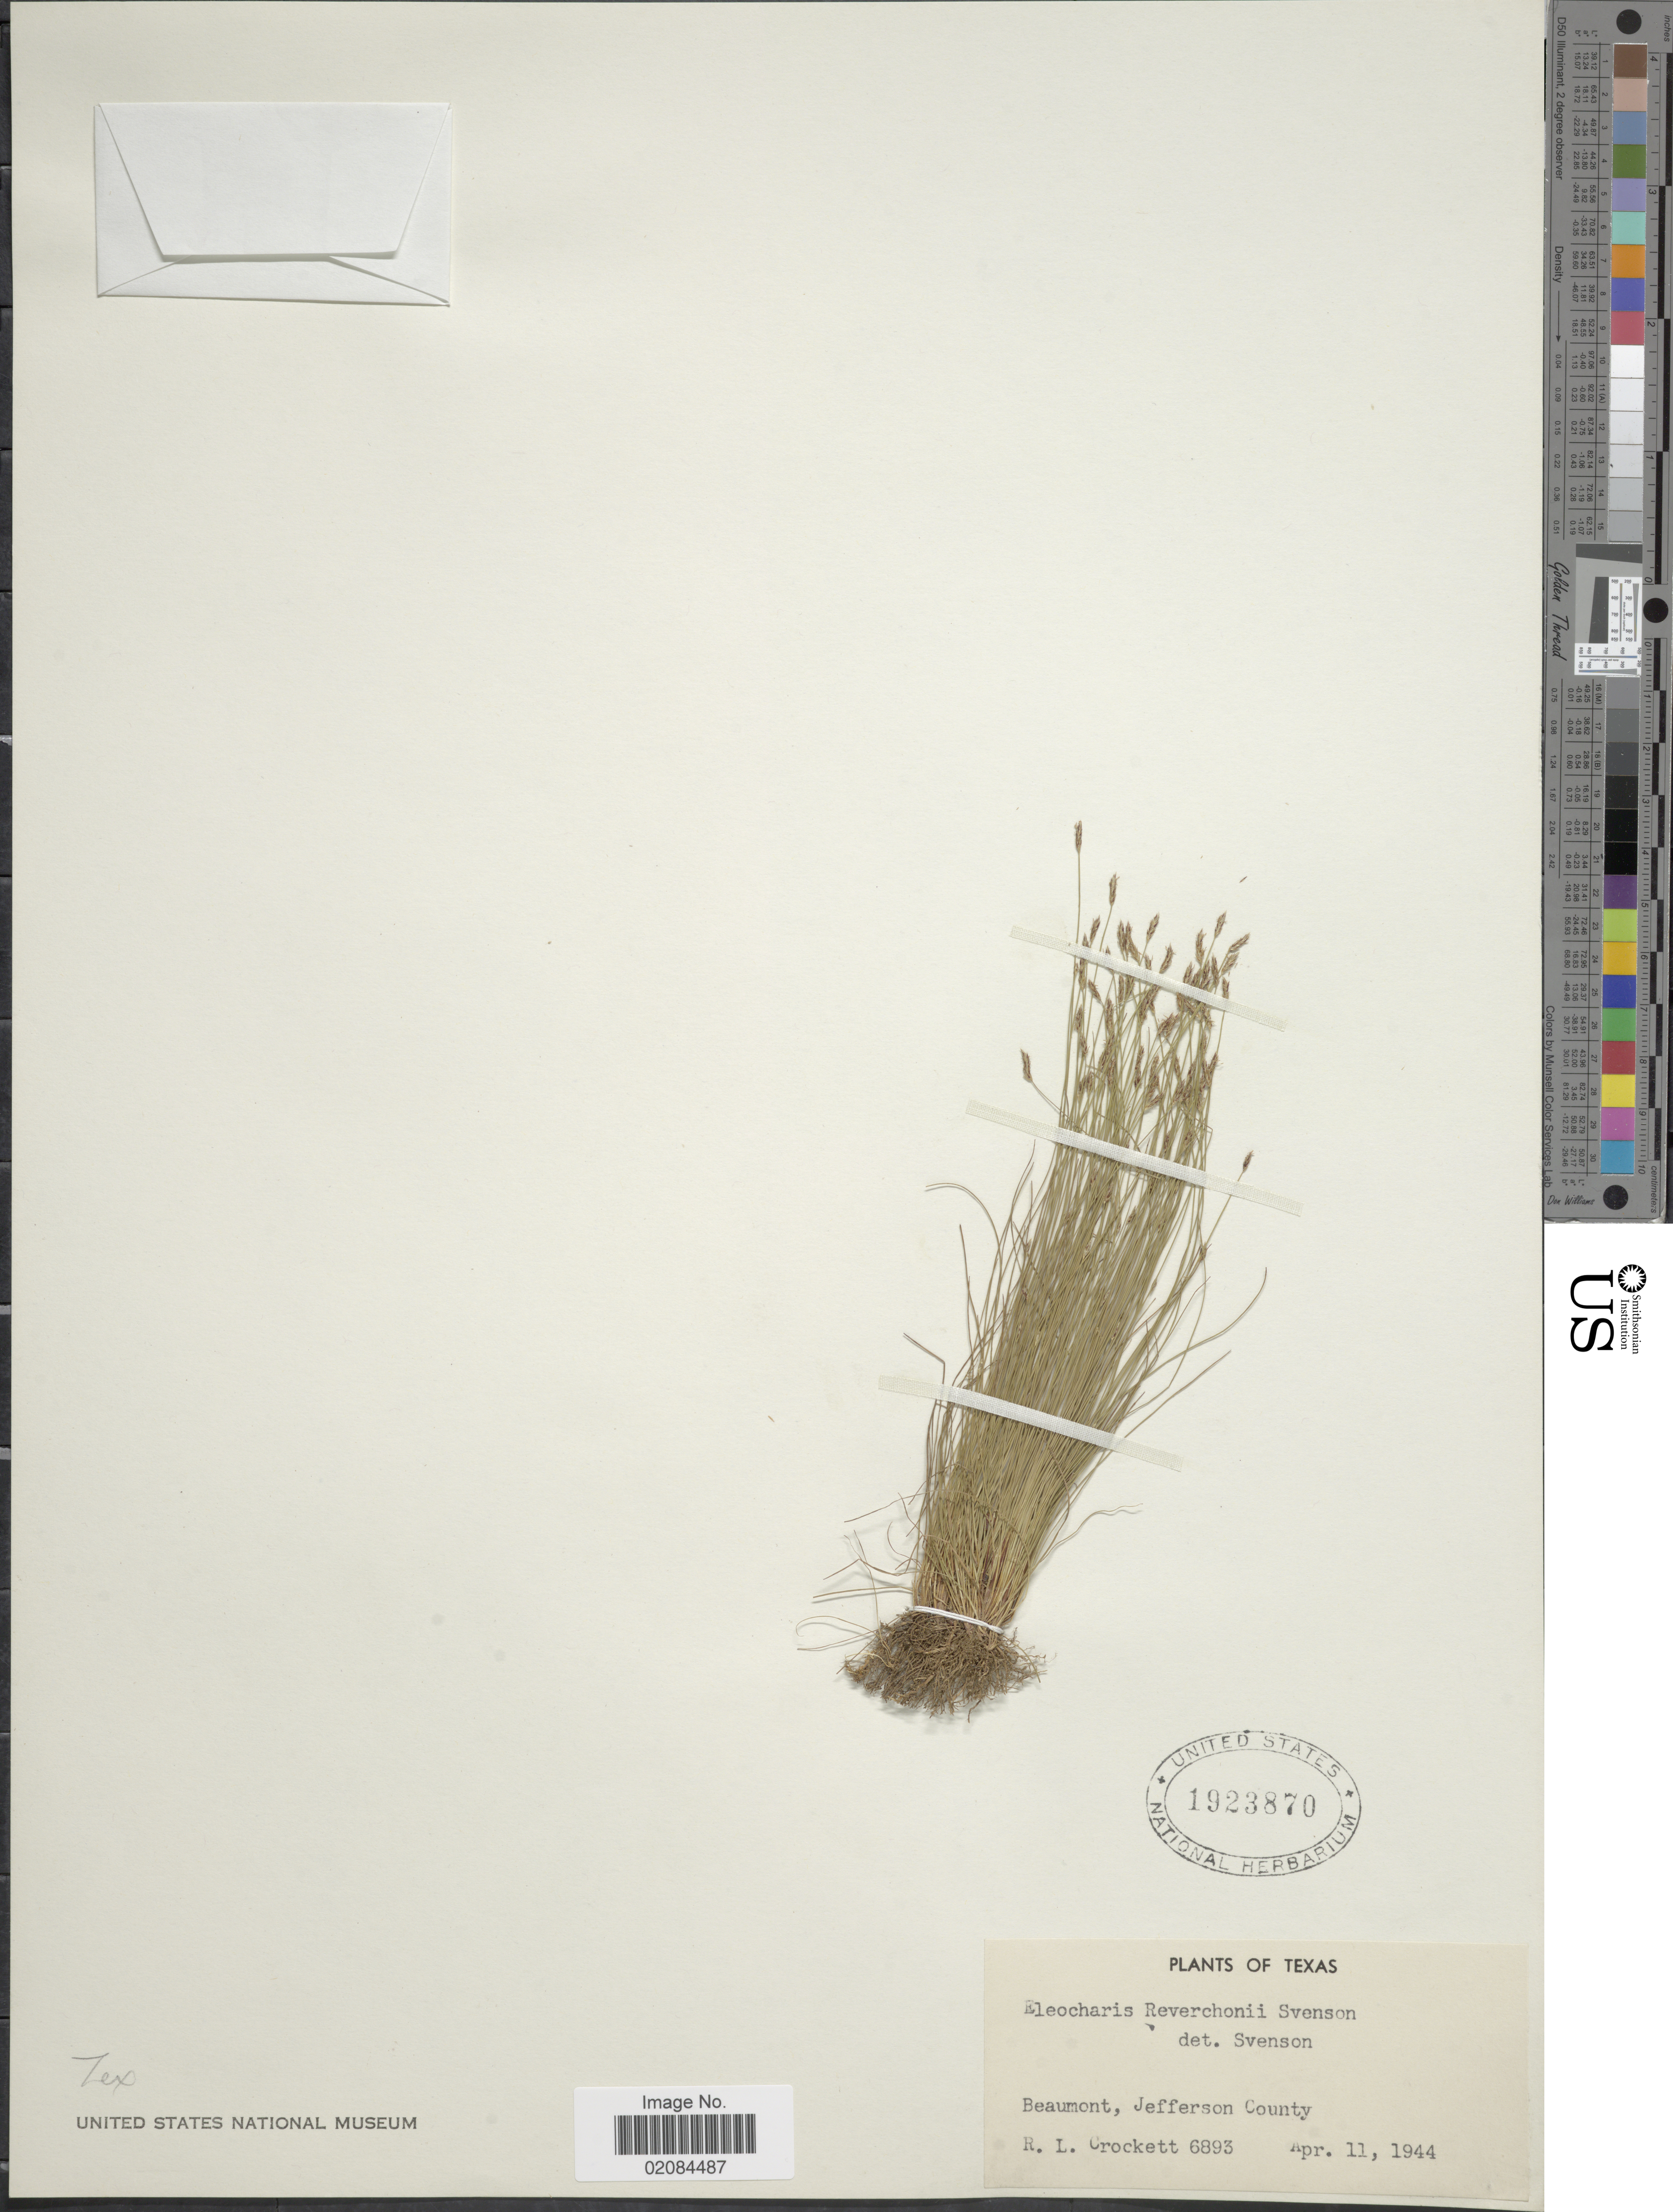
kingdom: Plantae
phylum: Tracheophyta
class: Liliopsida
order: Poales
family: Cyperaceae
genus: Eleocharis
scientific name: Eleocharis reverchonii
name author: Svenson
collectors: R. Crockett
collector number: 6893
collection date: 1944-04-11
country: United States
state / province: Texas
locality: Beaumont, Jefferson County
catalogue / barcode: US 1923870